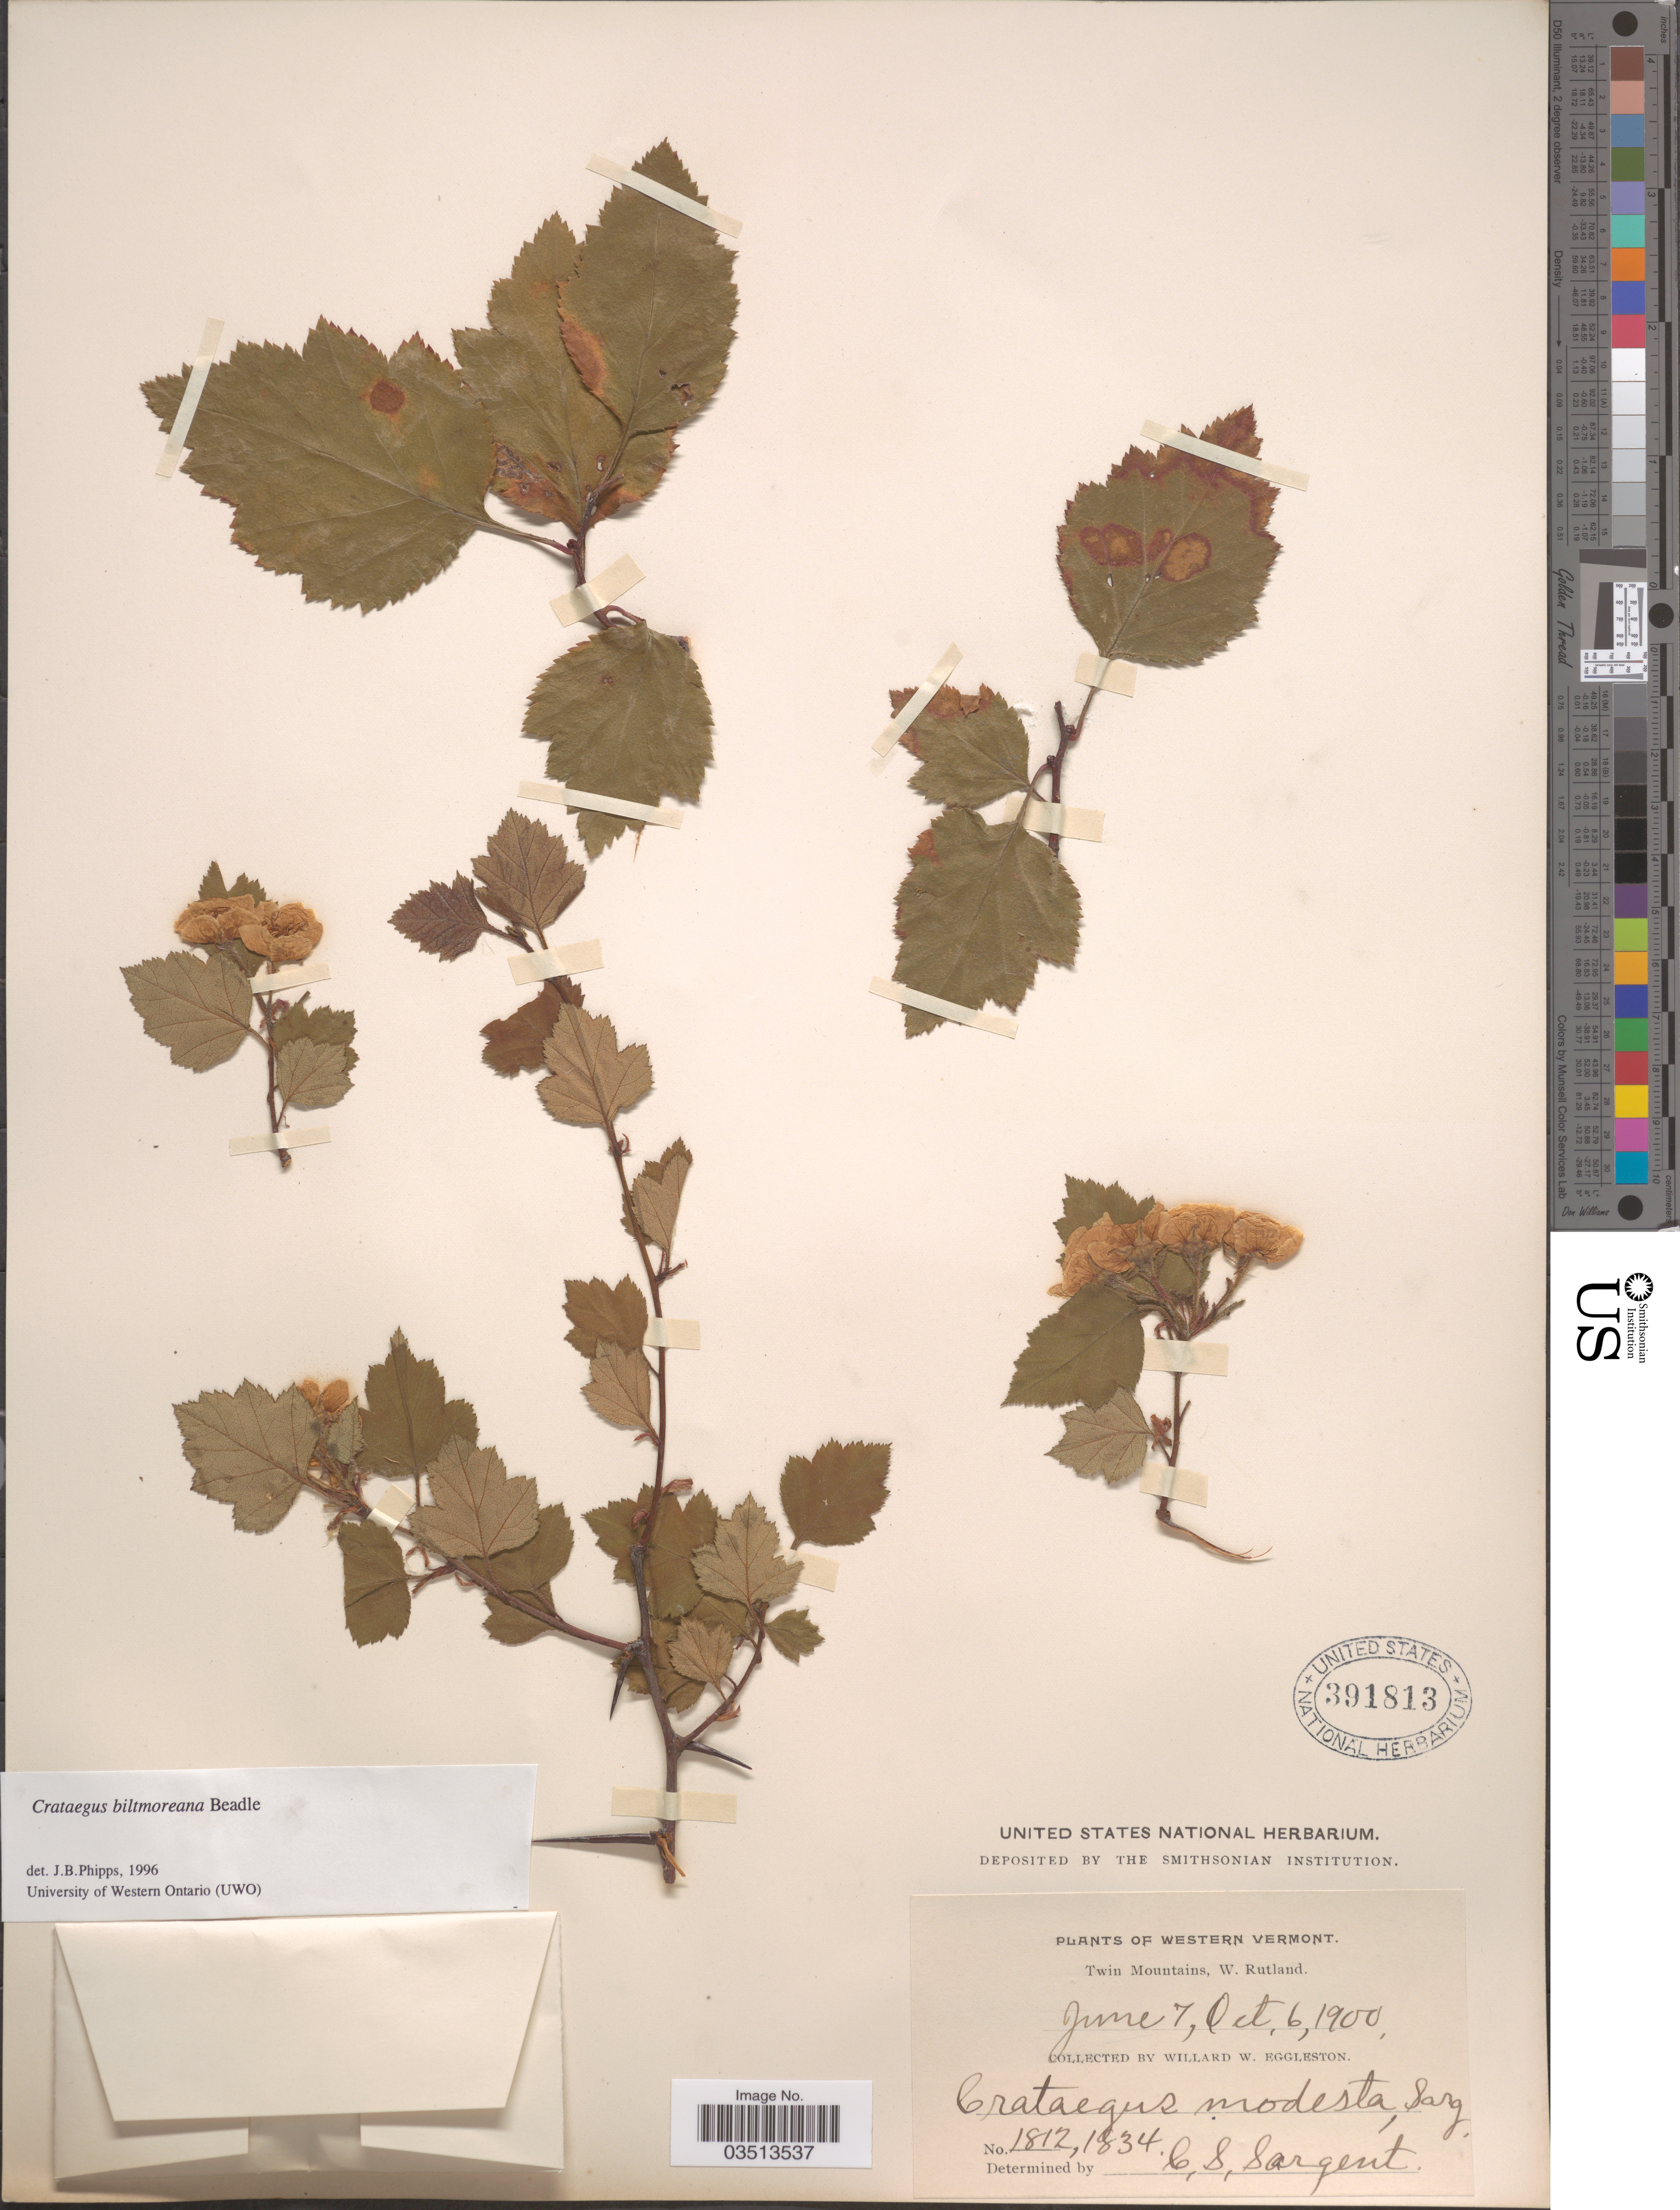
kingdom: Plantae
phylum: Tracheophyta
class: Magnoliopsida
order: Rosales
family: Rosaceae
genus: Crataegus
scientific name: Crataegus biltmoreana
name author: Beadle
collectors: W. W. Eggleston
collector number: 1812/1834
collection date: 1900-06-07/1900-10-06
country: United States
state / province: Vermont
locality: Western Vermont. Twin Mountains, W. Rutland.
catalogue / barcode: US 391813